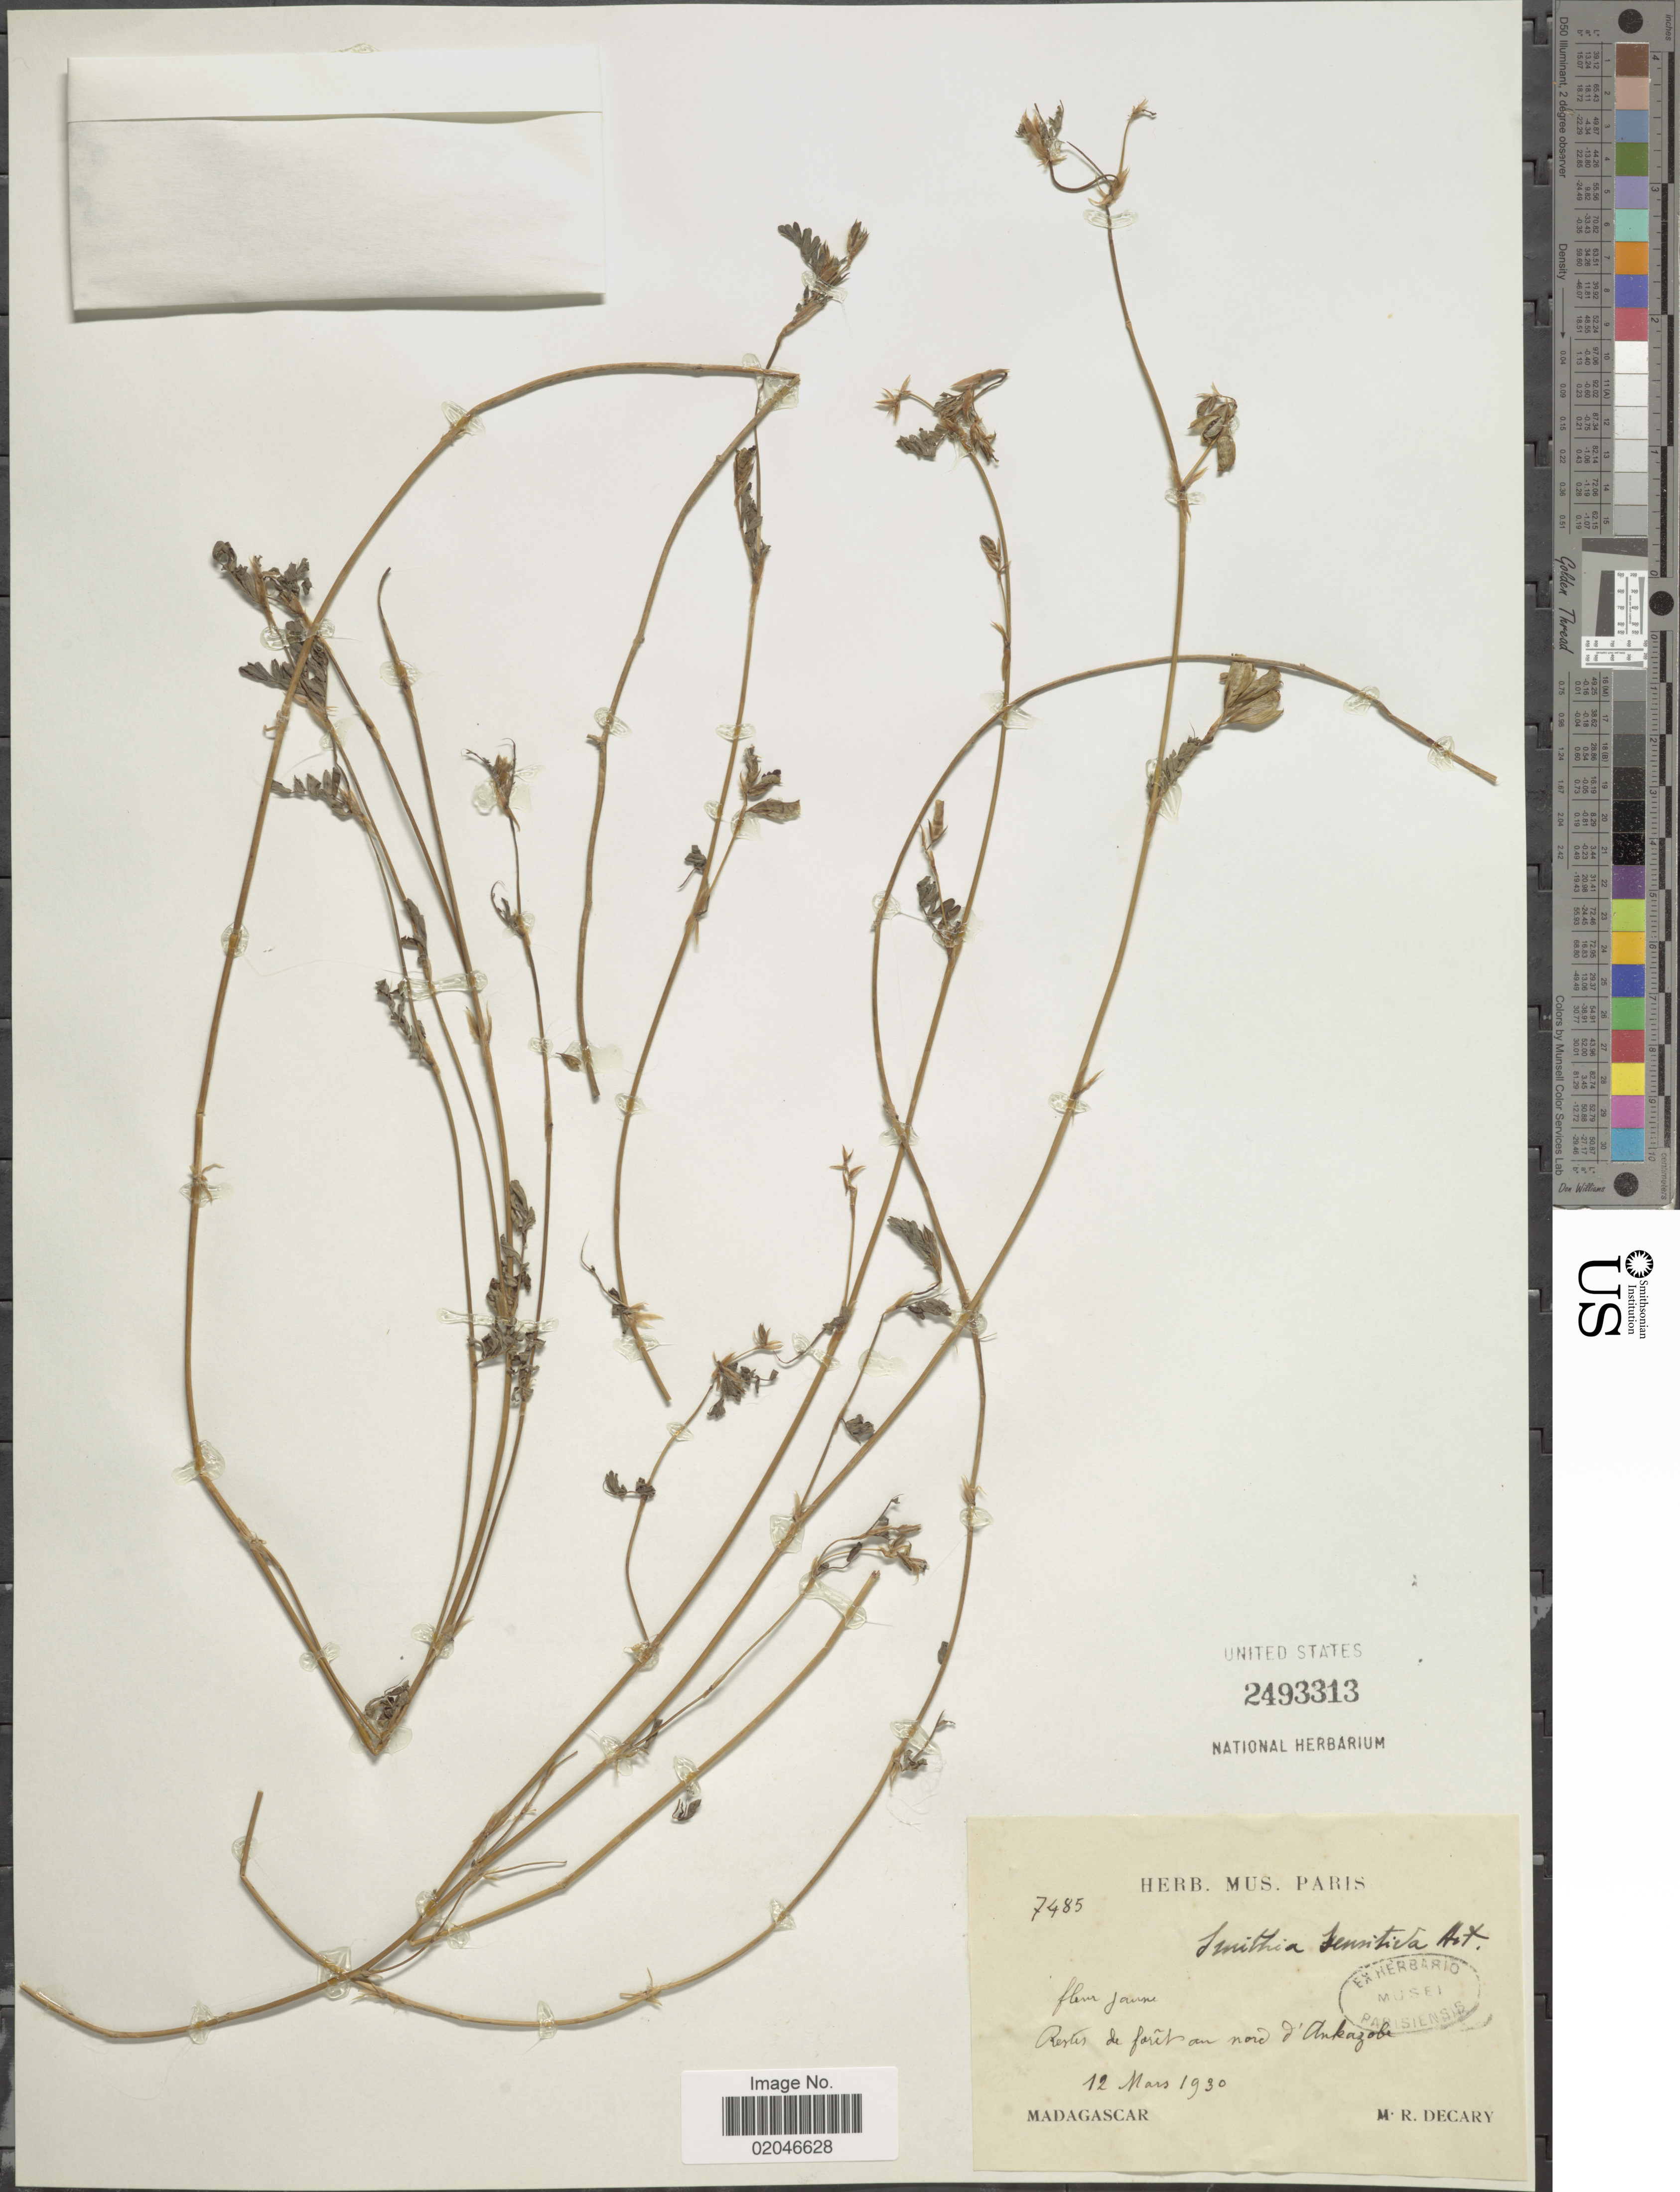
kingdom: Plantae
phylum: Tracheophyta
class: Magnoliopsida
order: Fabales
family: Fabaceae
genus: Smithia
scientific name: Smithia sensitiva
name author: Aiton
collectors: R. Decary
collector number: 7485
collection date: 1930-03-12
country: Madagascar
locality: Restus e forêts au nord d'Ankazobe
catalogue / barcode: US 2493313